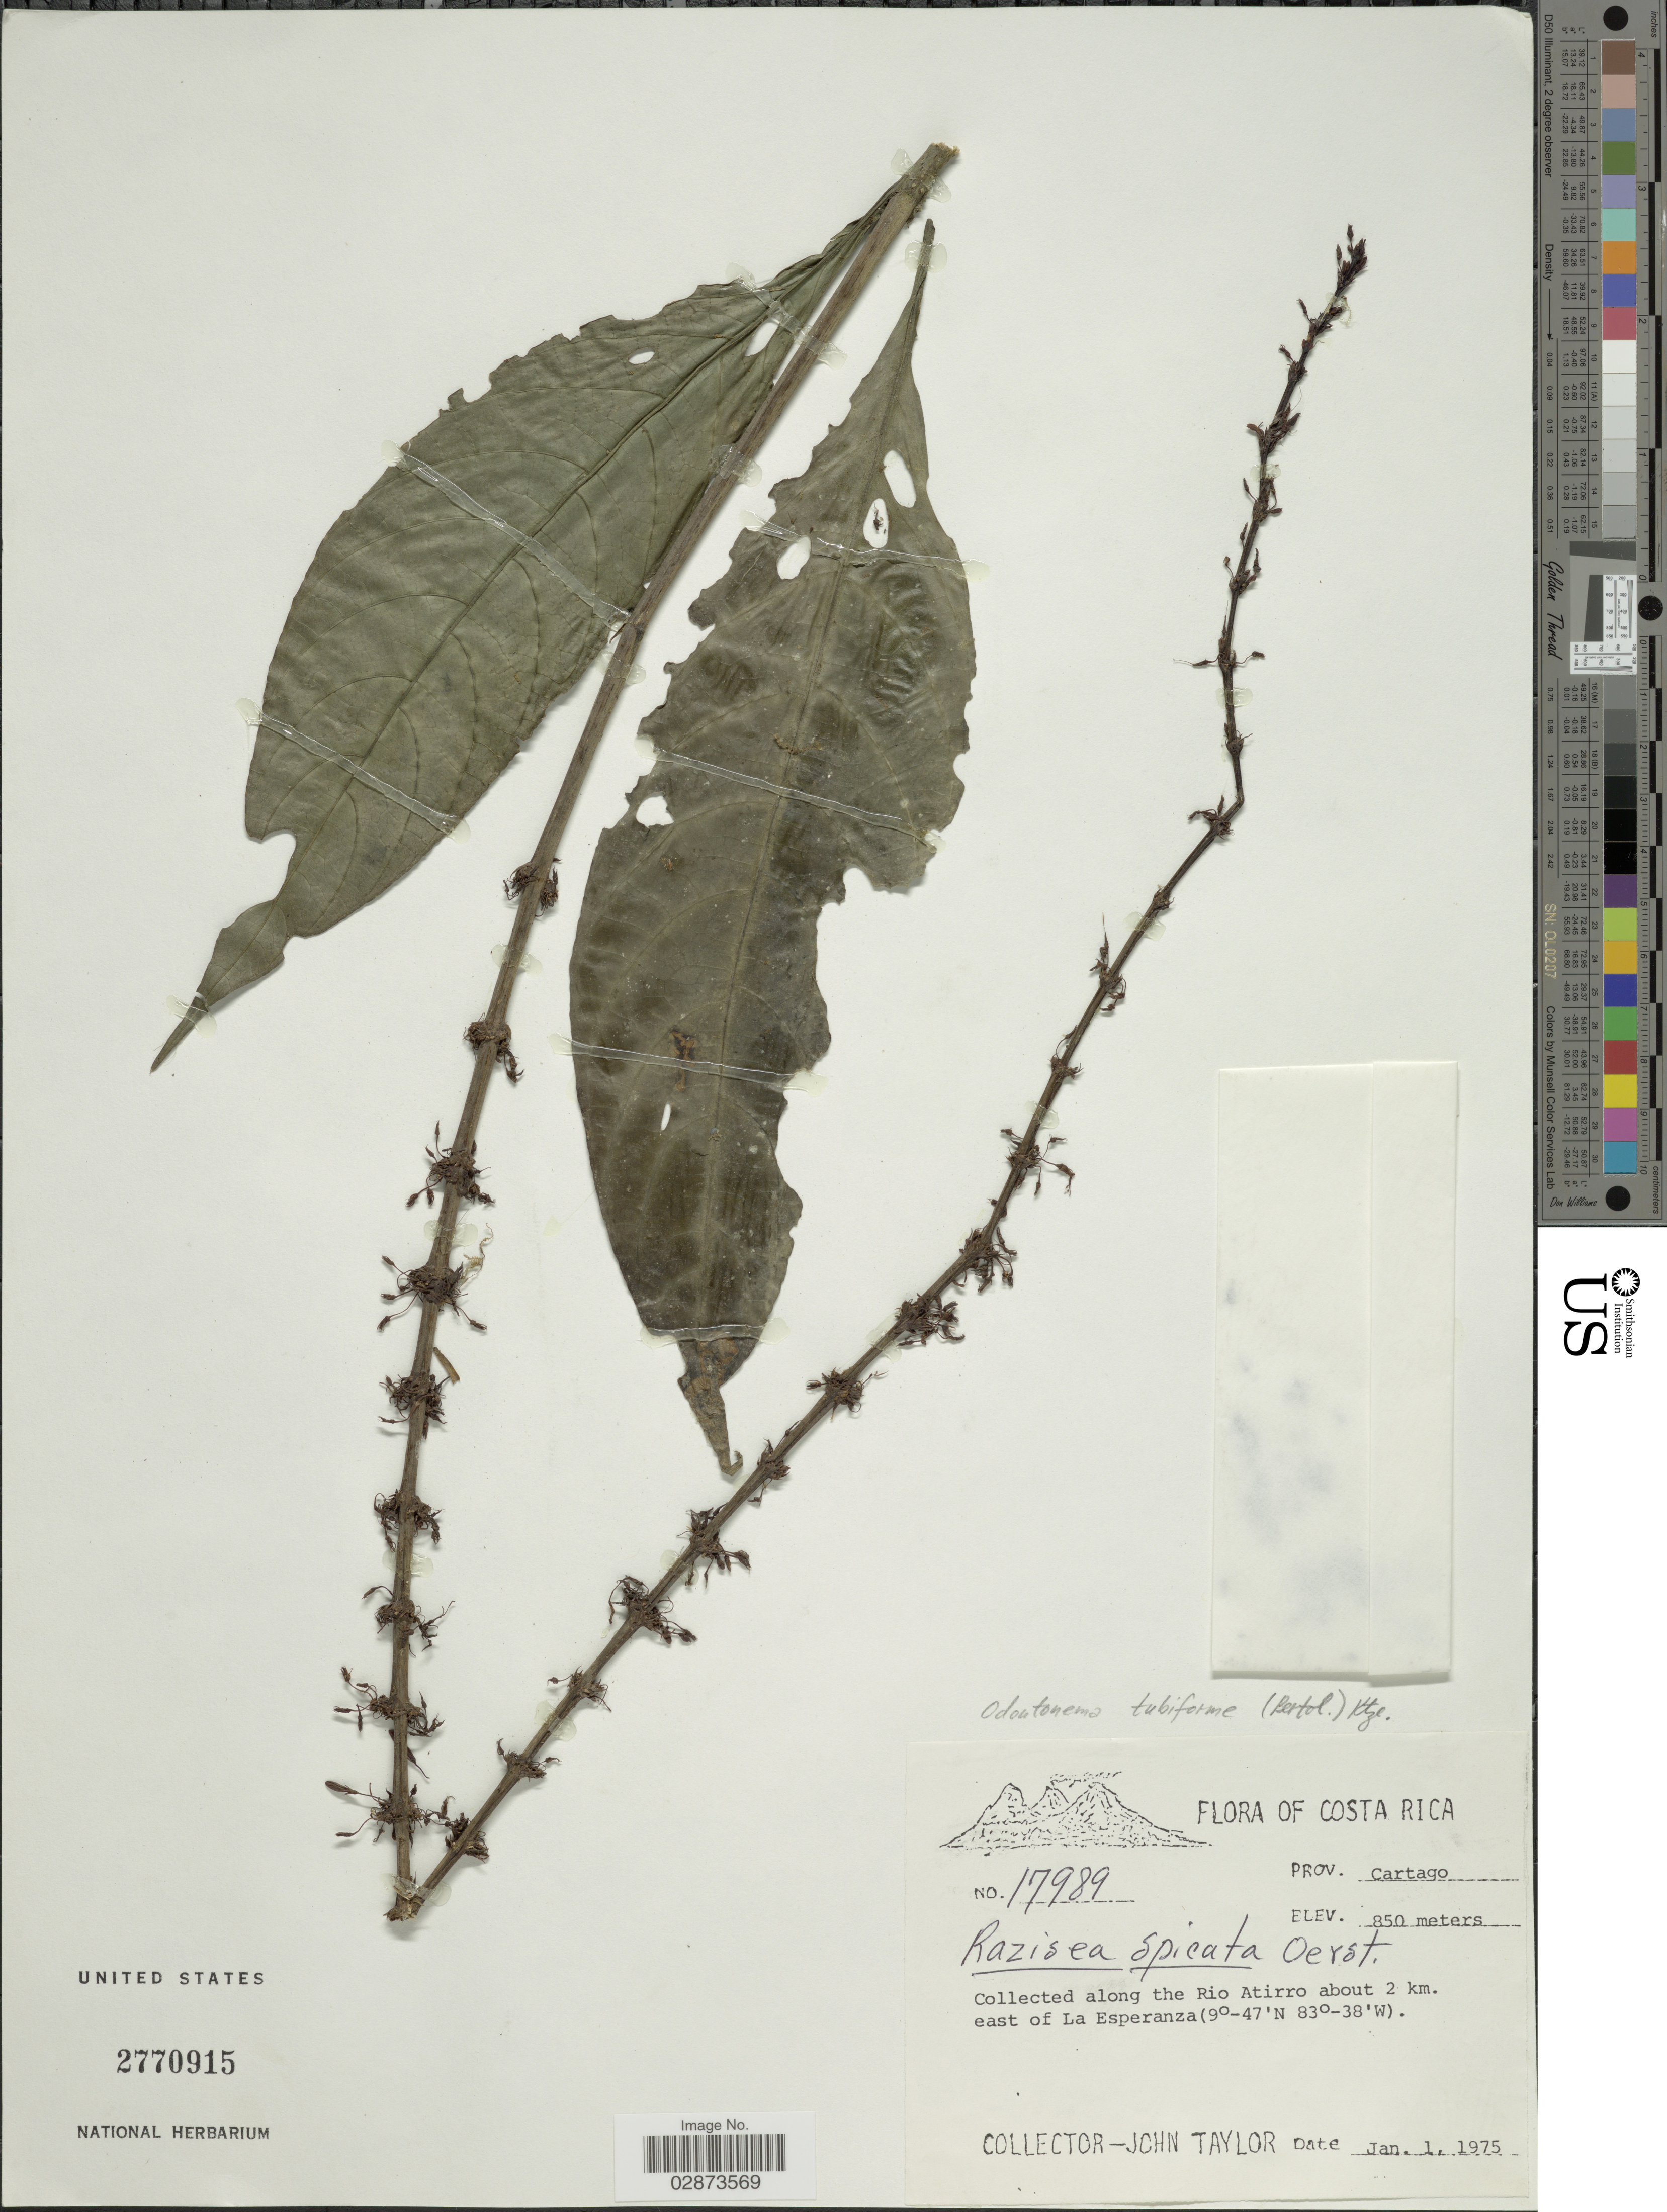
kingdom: Plantae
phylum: Tracheophyta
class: Magnoliopsida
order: Lamiales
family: Acanthaceae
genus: Odontonema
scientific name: Odontonema tubaeforme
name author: (Bertol.) Kuntze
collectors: J. Taylor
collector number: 17989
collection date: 1975-01-01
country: Costa Rica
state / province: Cartago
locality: Prov. Cartago. Collected along the Rio Atirro about 2 km. east of La Esperanza.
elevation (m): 850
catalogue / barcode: US 2770915